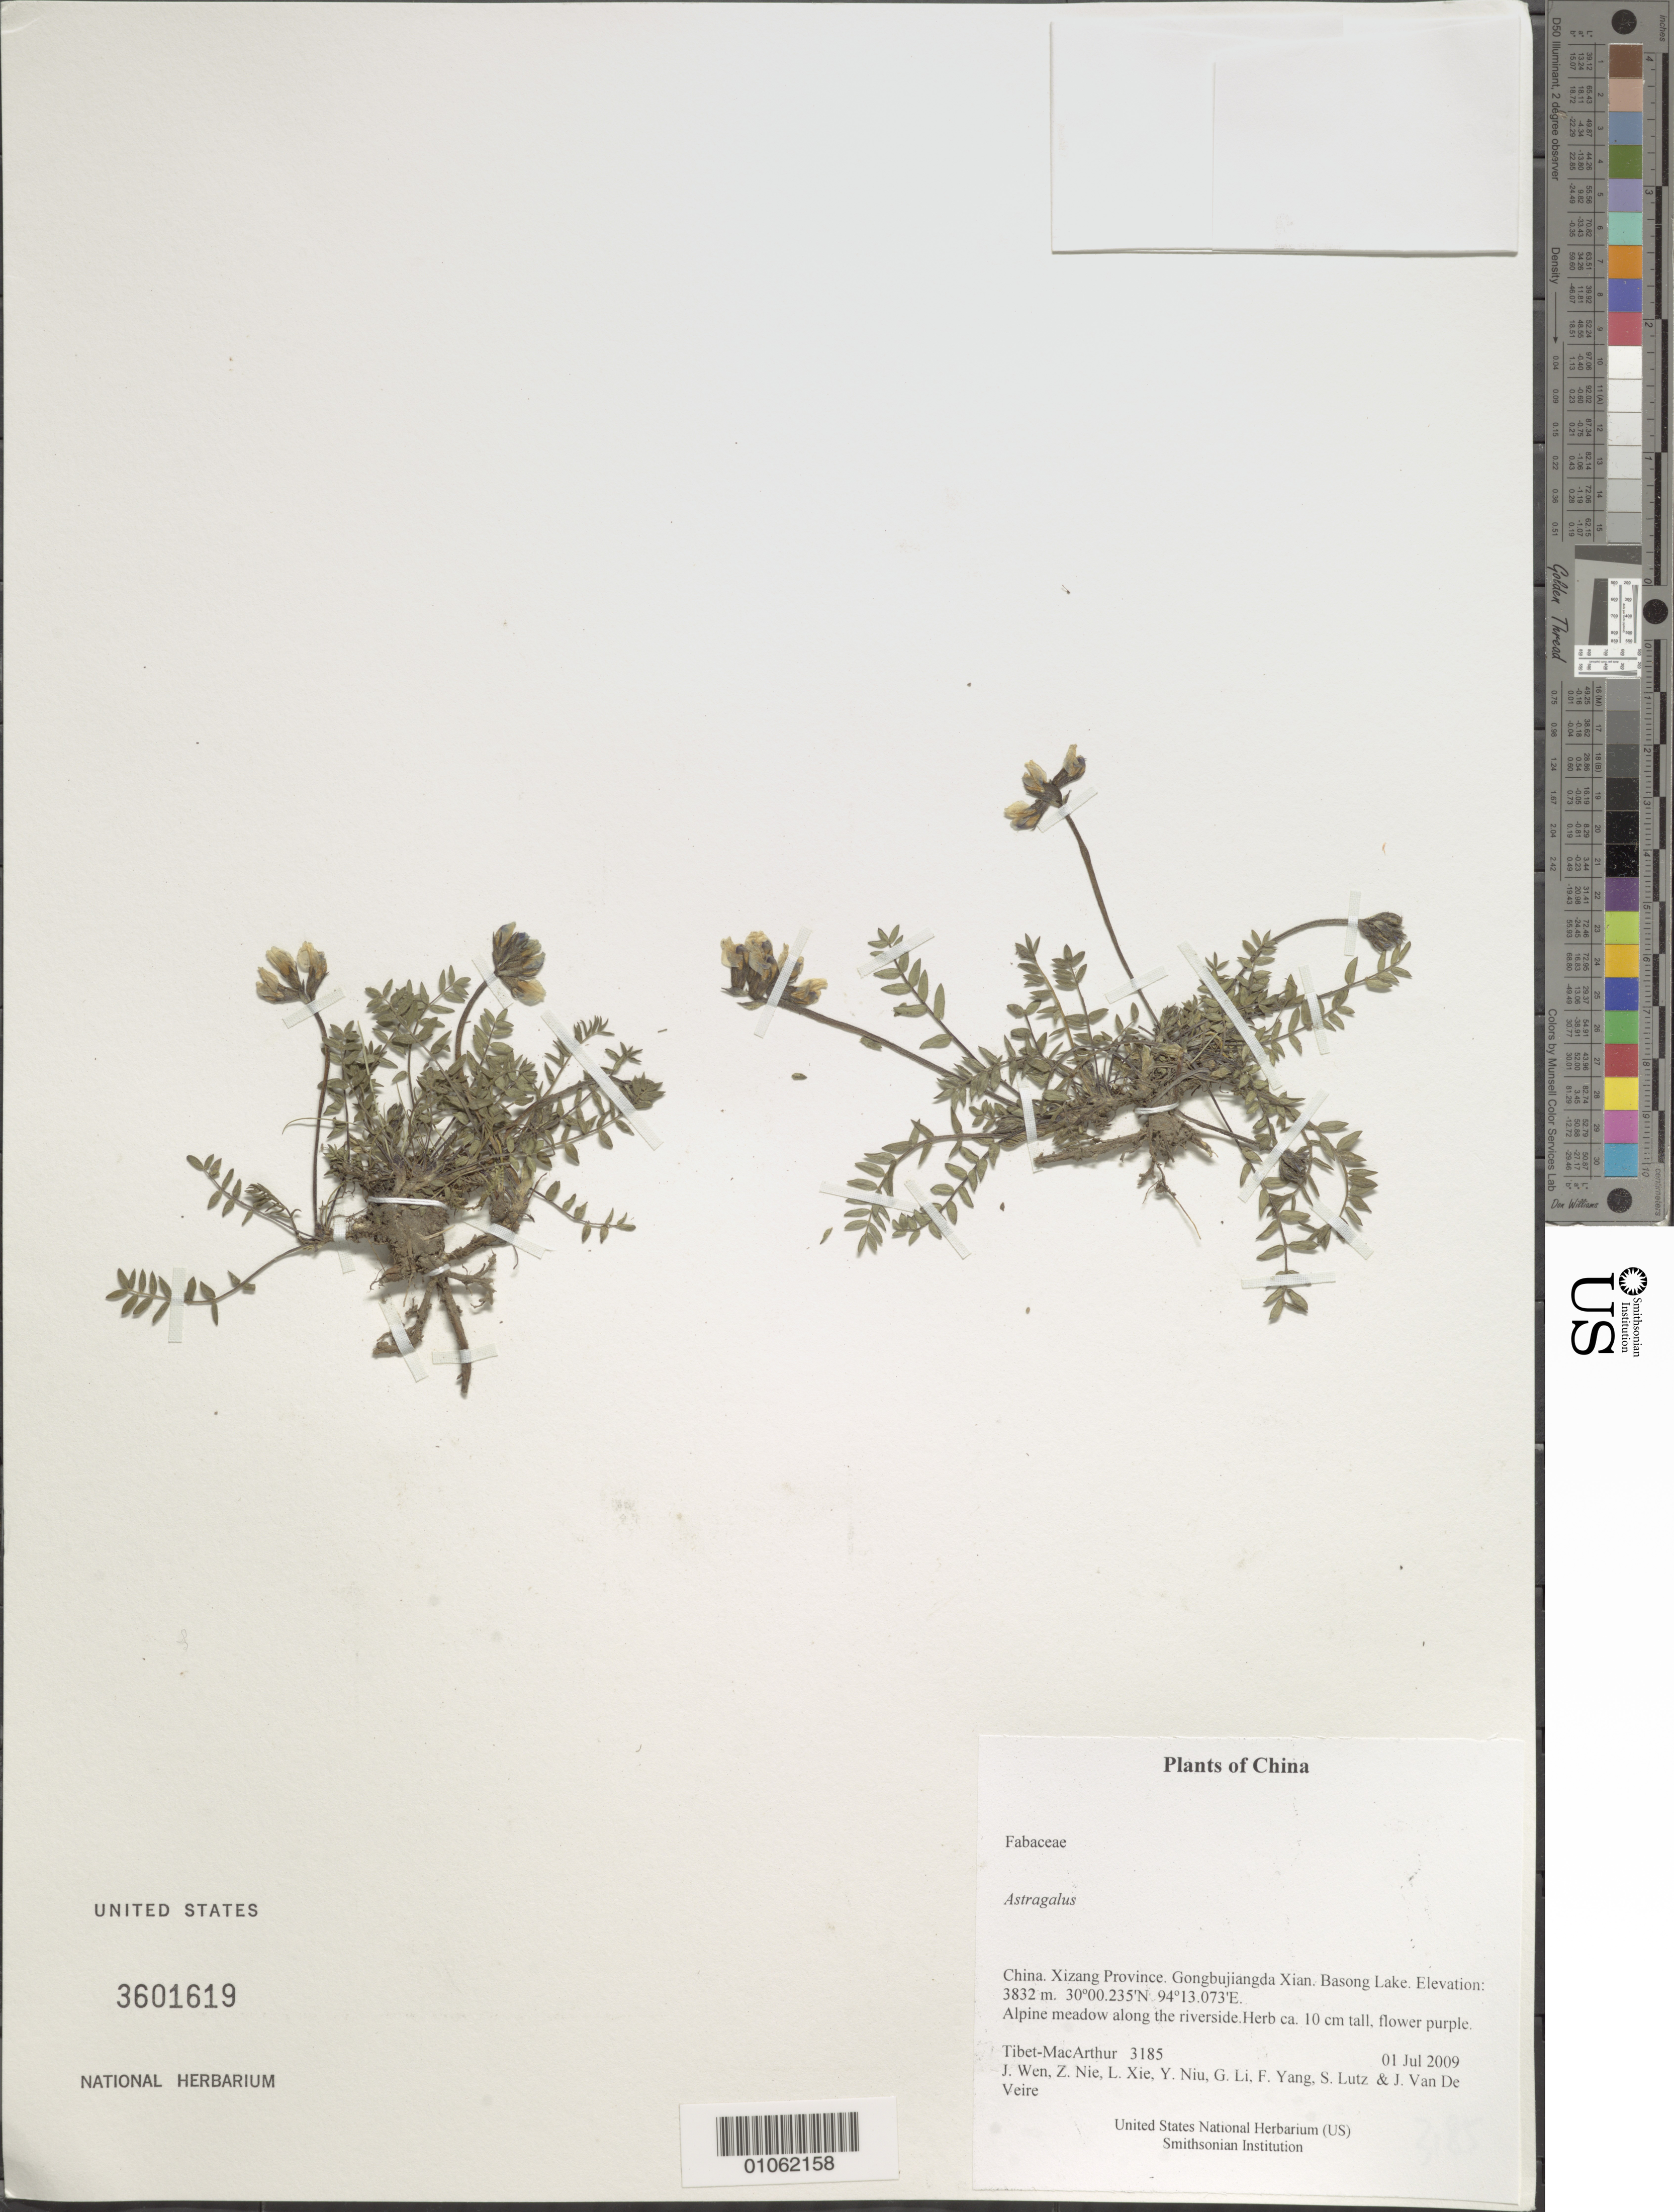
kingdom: Plantae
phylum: Tracheophyta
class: Magnoliopsida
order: Fabales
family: Fabaceae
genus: Astragalus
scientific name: Astragalus sp.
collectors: Tibet-MacArthur, J. Wen, Z. Nie, L. Xie, Y. Niu, G. Li, F. Yang, S. Lutz & J. Van De Veire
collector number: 3185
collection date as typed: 01 Jul 2009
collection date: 2009-07-01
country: China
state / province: Xizang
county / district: Gongbujiangda Xian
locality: Basong Lake.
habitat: Alpine meadow along the riverside.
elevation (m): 3832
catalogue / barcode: US 3601619